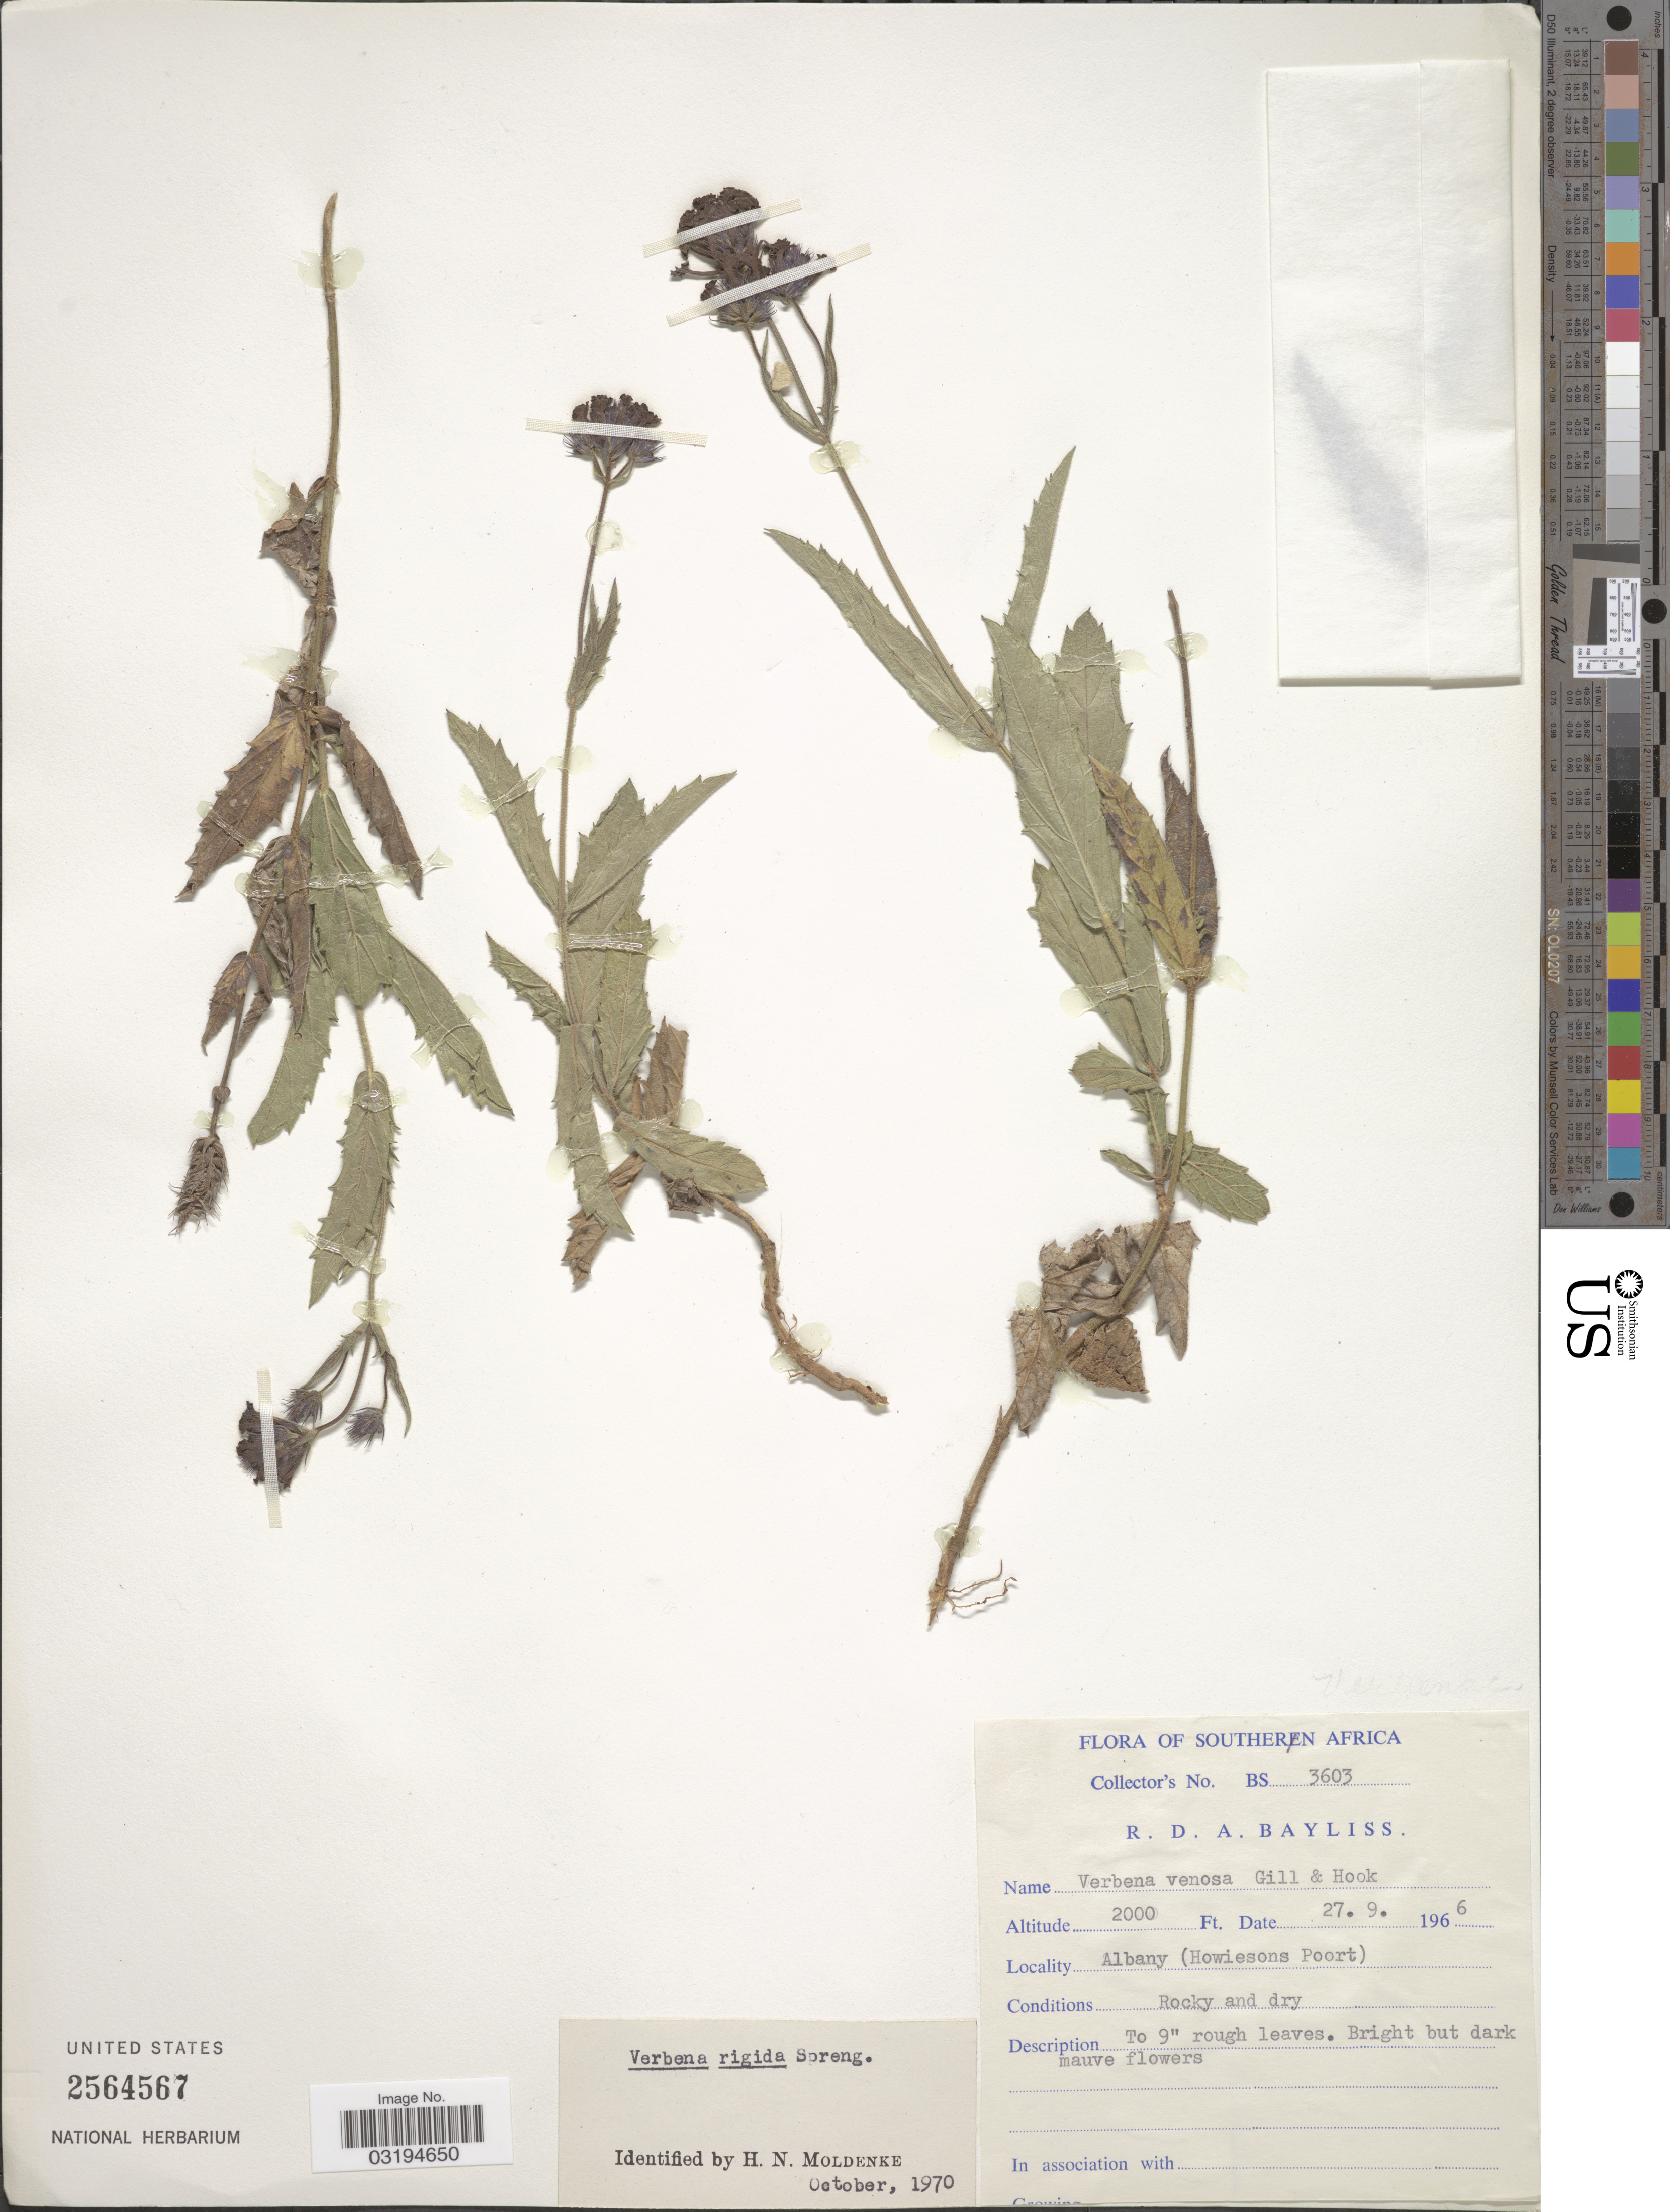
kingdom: Plantae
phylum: Tracheophyta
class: Magnoliopsida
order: Lamiales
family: Verbenaceae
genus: Verbena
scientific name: Verbena rigida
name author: Spreng.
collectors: R. Bayliss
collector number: BS3603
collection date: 1966-09-27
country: South Africa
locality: Southern Africa. Albany (Howiesons Poort).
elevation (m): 610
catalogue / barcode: US 2564567